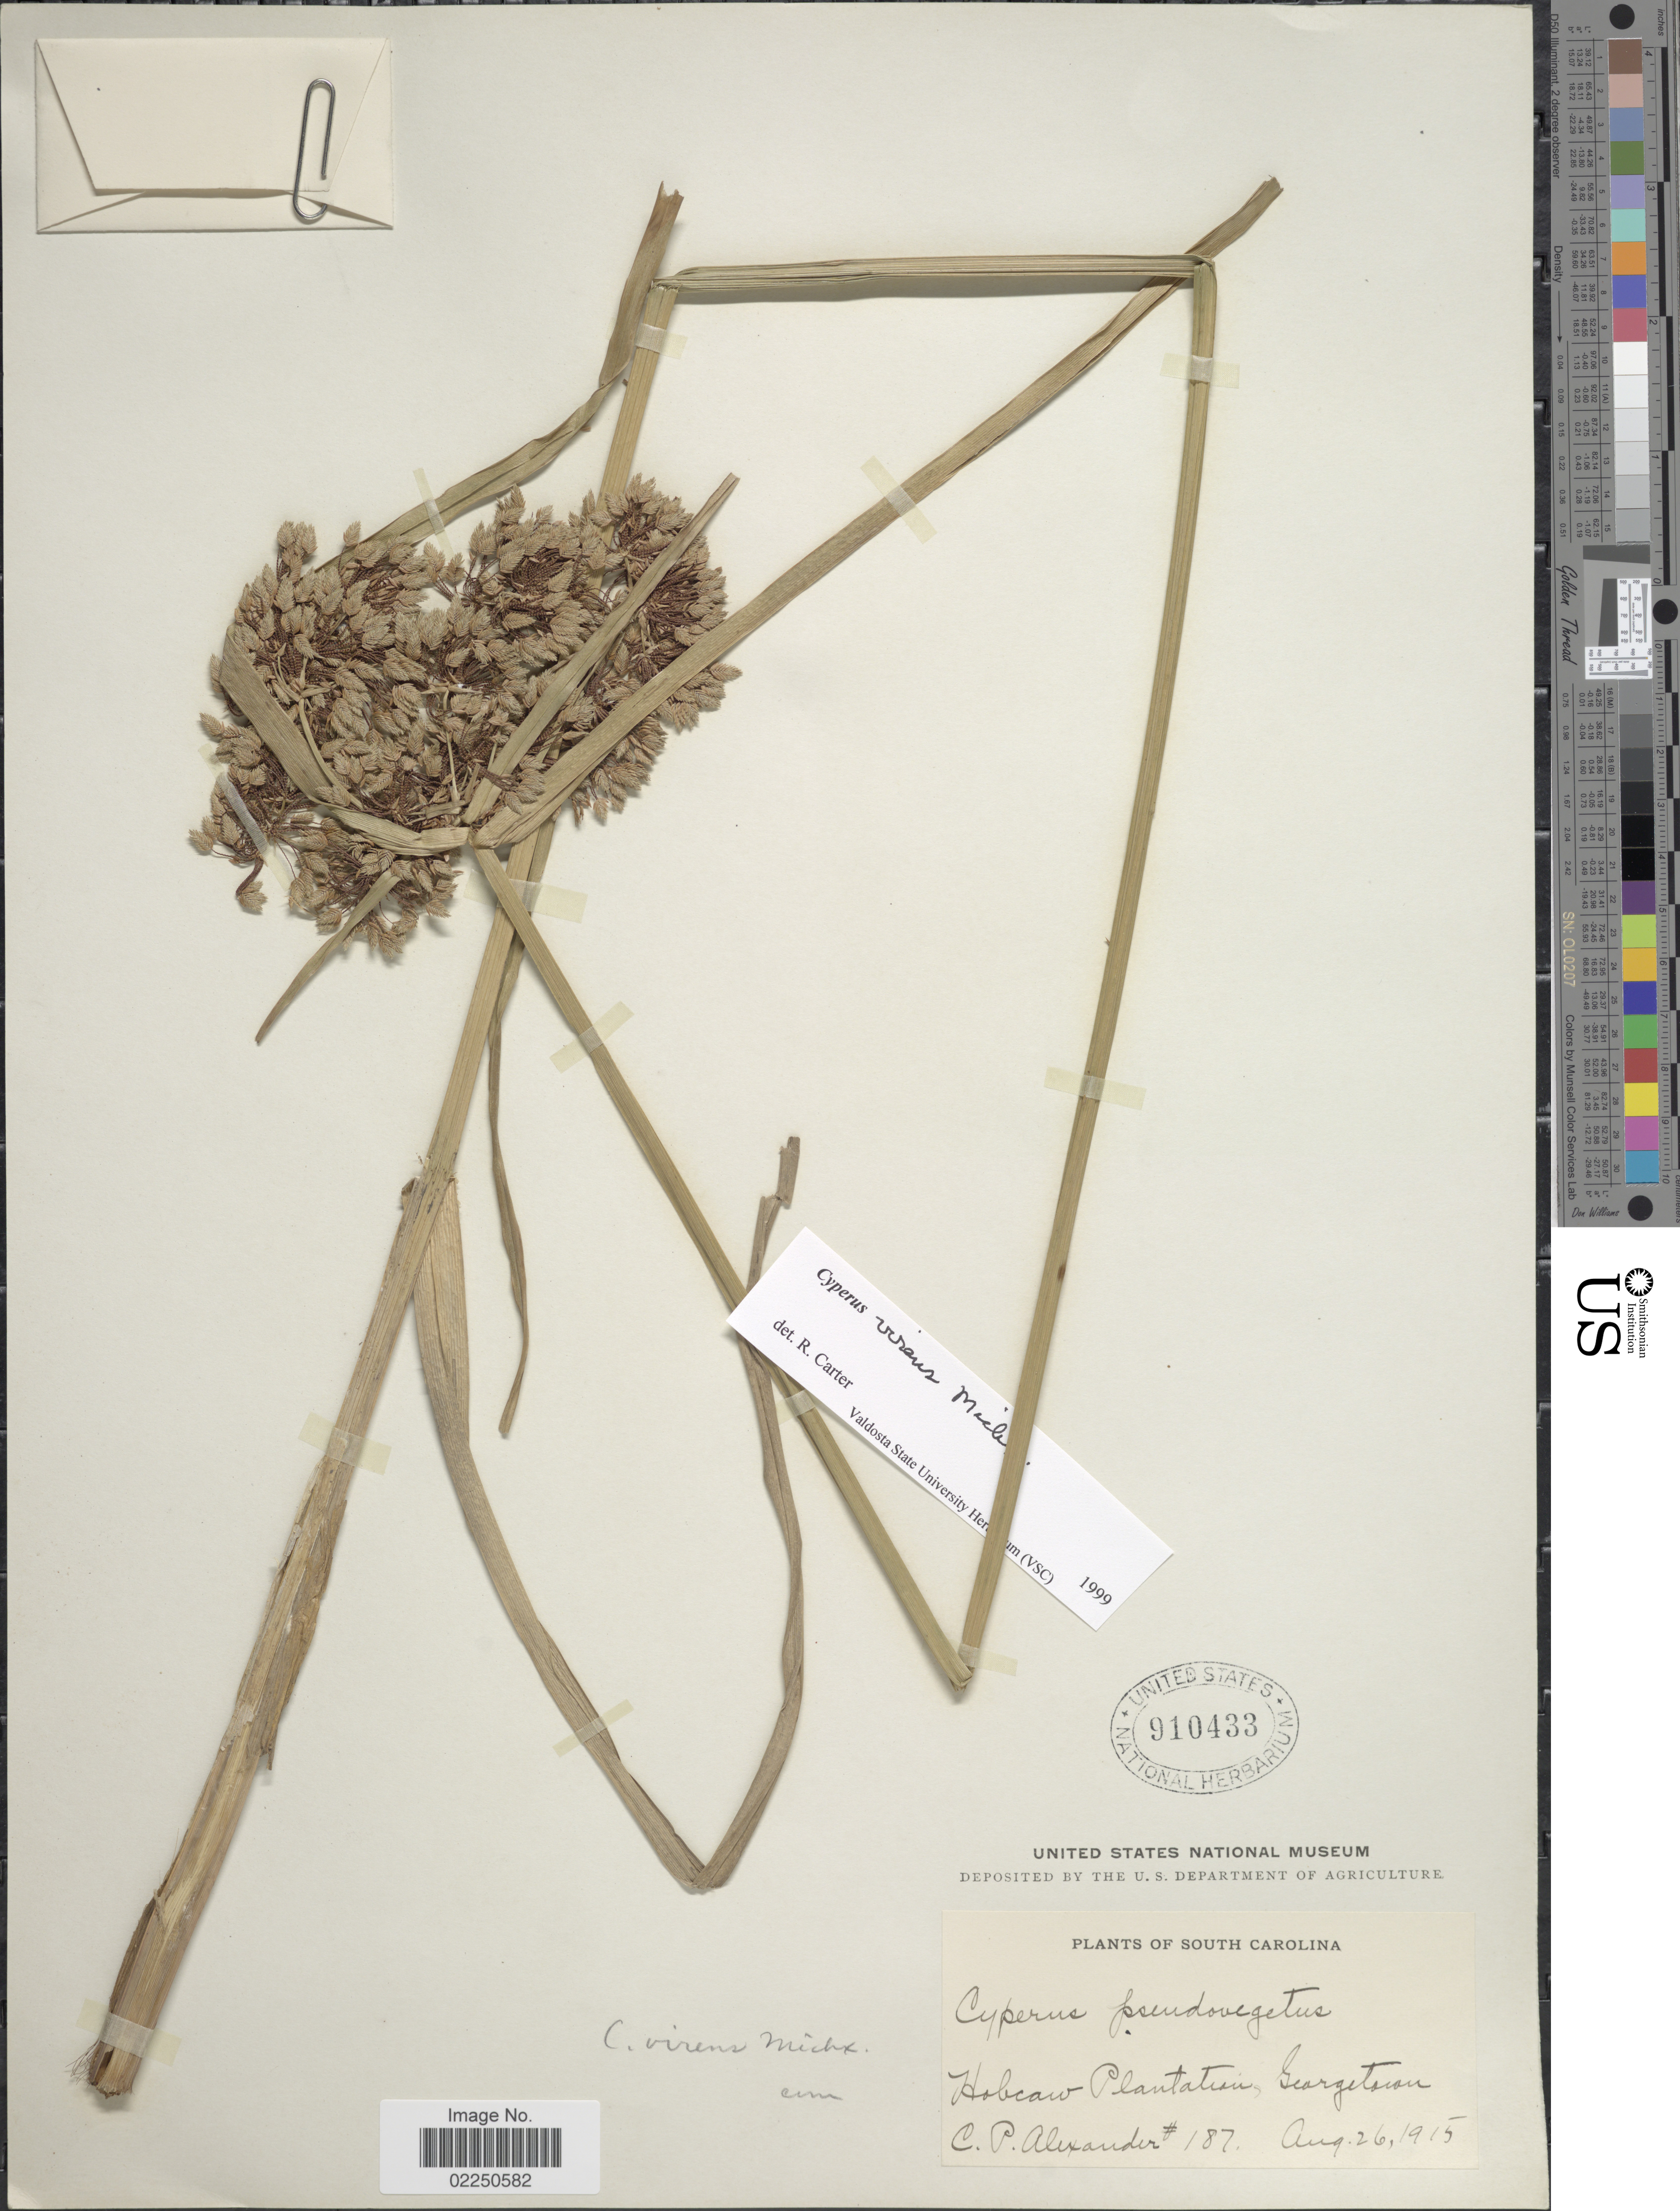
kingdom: Plantae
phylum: Tracheophyta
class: Liliopsida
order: Poales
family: Cyperaceae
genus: Cyperus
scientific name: Cyperus virens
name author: Michx.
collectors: C. P. Alexander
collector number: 187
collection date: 1915-08-26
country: United States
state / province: South Carolina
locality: Hobcaw Plantation, Georgetown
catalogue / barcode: US 910433